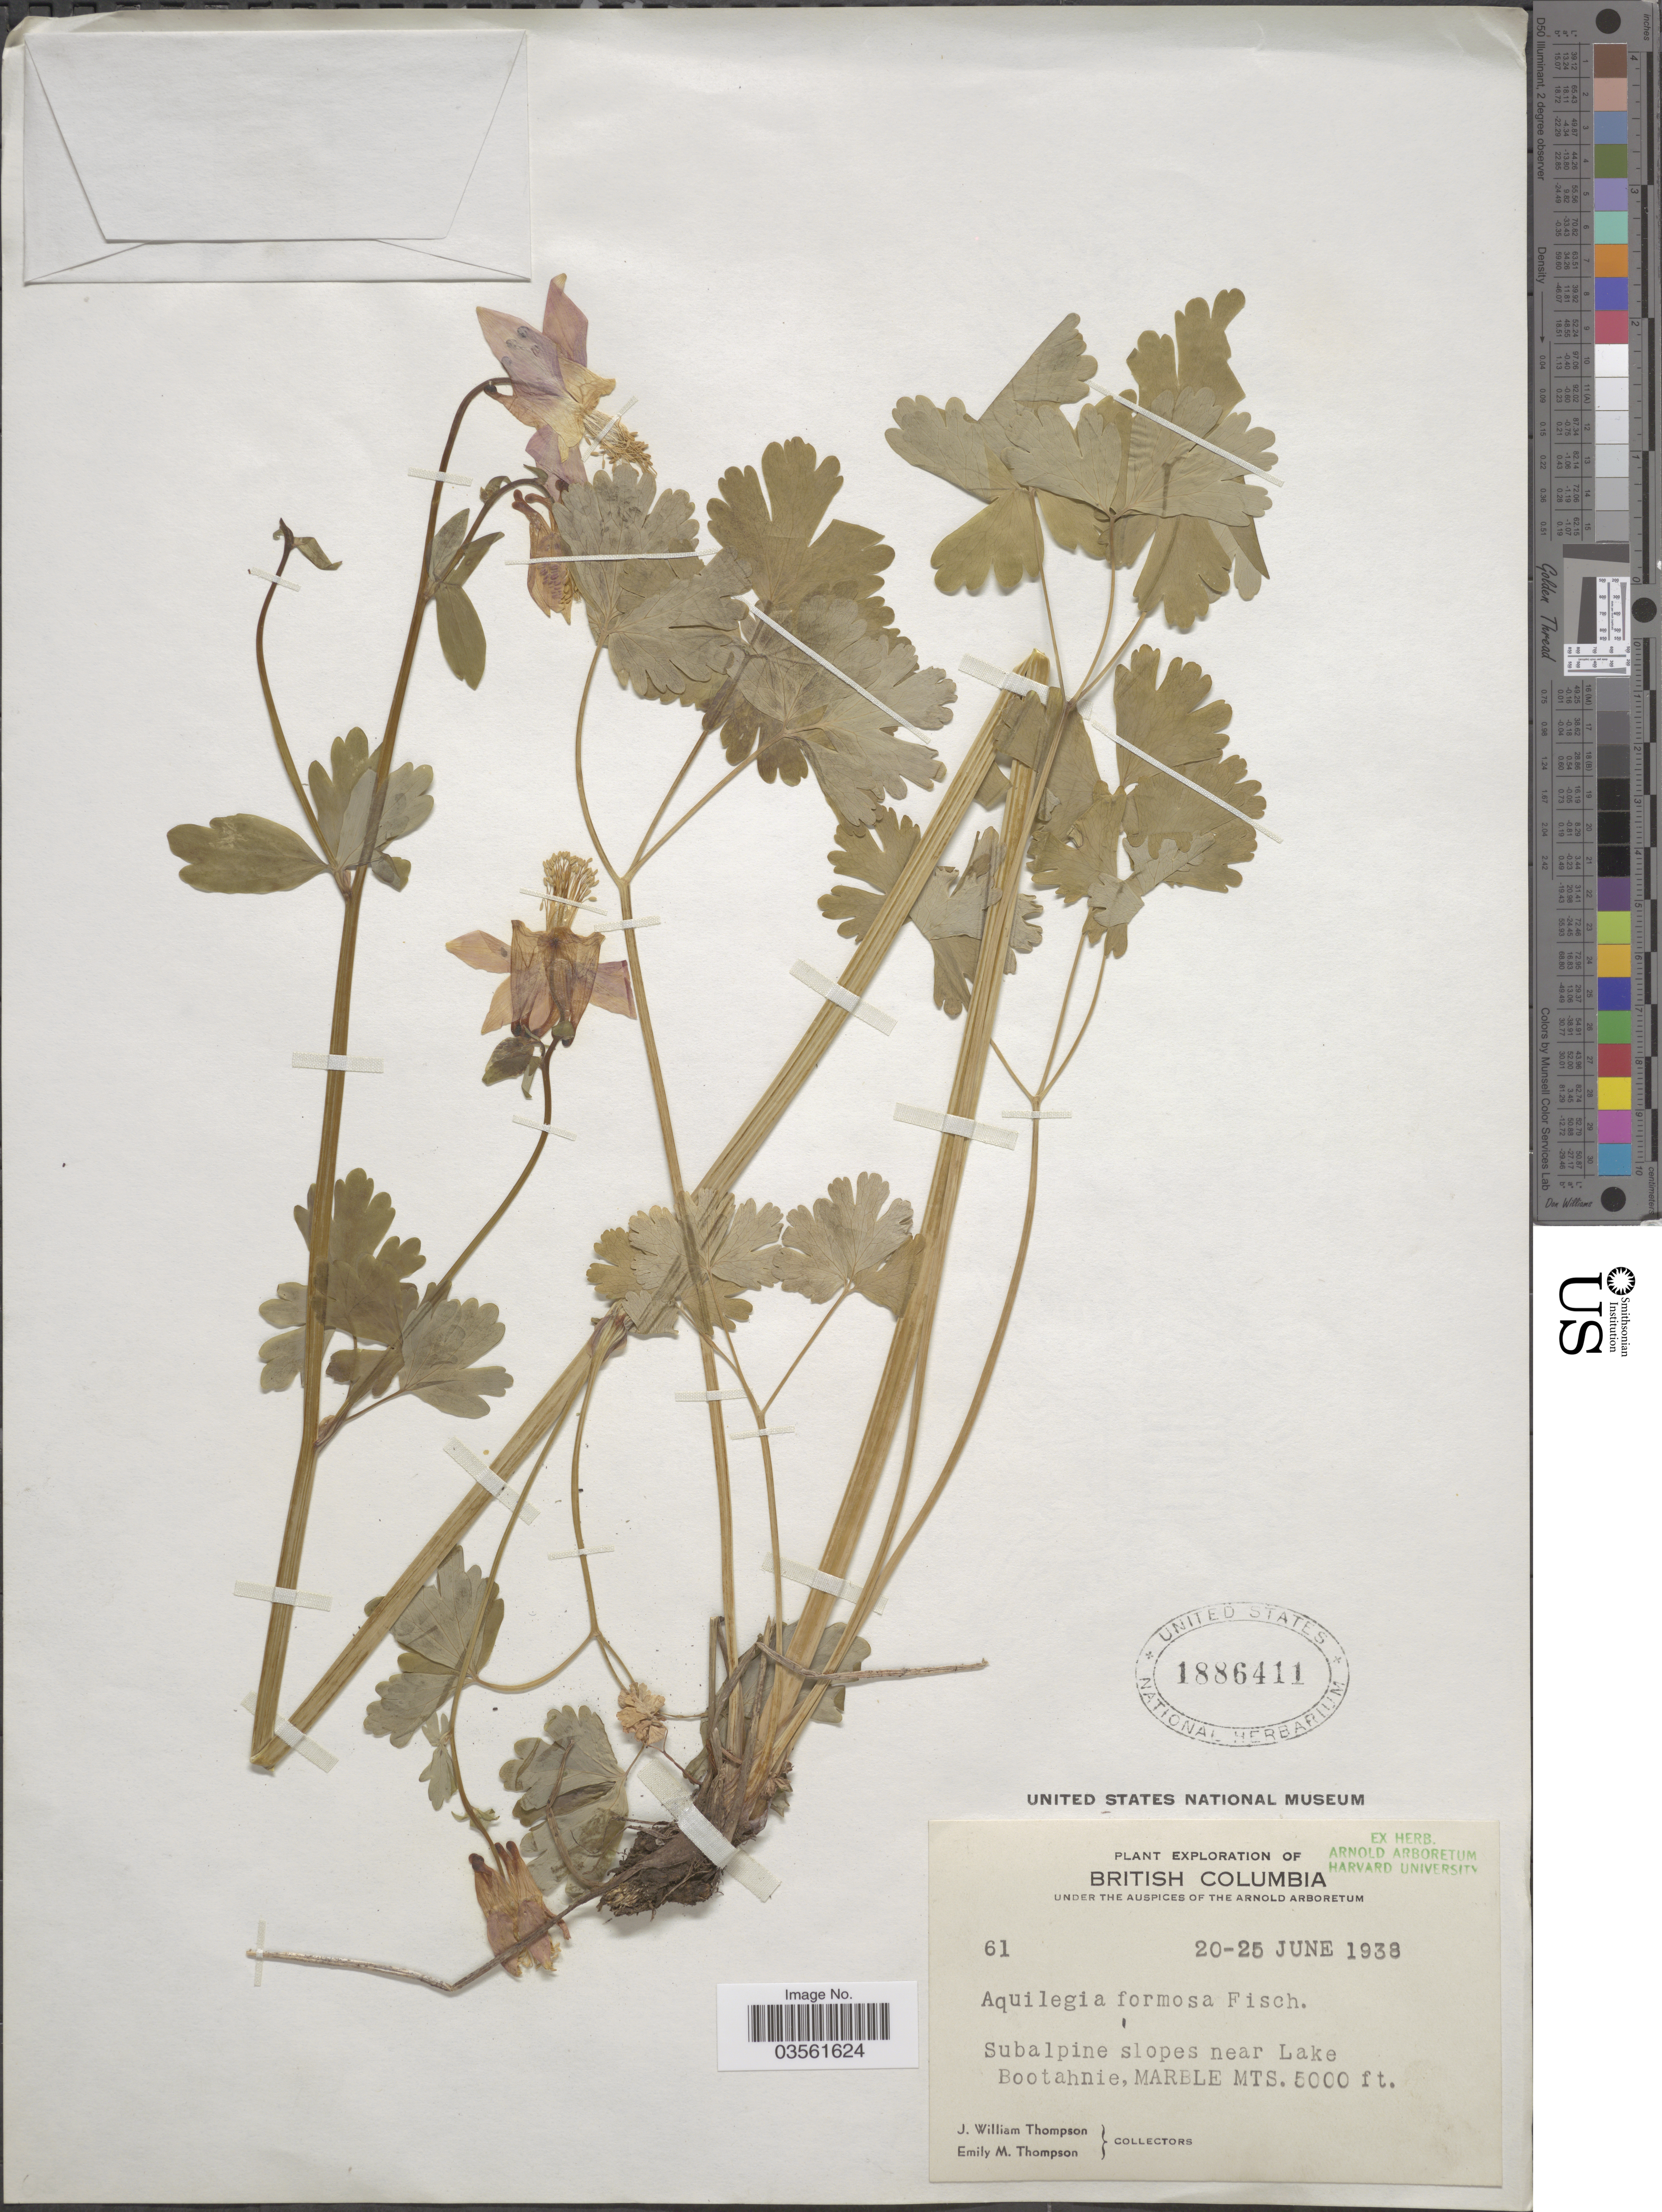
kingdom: Plantae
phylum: Tracheophyta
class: Magnoliopsida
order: Ranunculales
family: Ranunculaceae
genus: Aquilegia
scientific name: Aquilegia formosa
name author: Fisch. ex DC.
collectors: J. W. Thompson & E. M. Thompson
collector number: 61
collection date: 1938-06-20/1938-06-25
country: Canada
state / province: British Columbia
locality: Subalpine slopes near Lake Bootahnie, Marble Mts.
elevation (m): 1524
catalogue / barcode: US 1886411